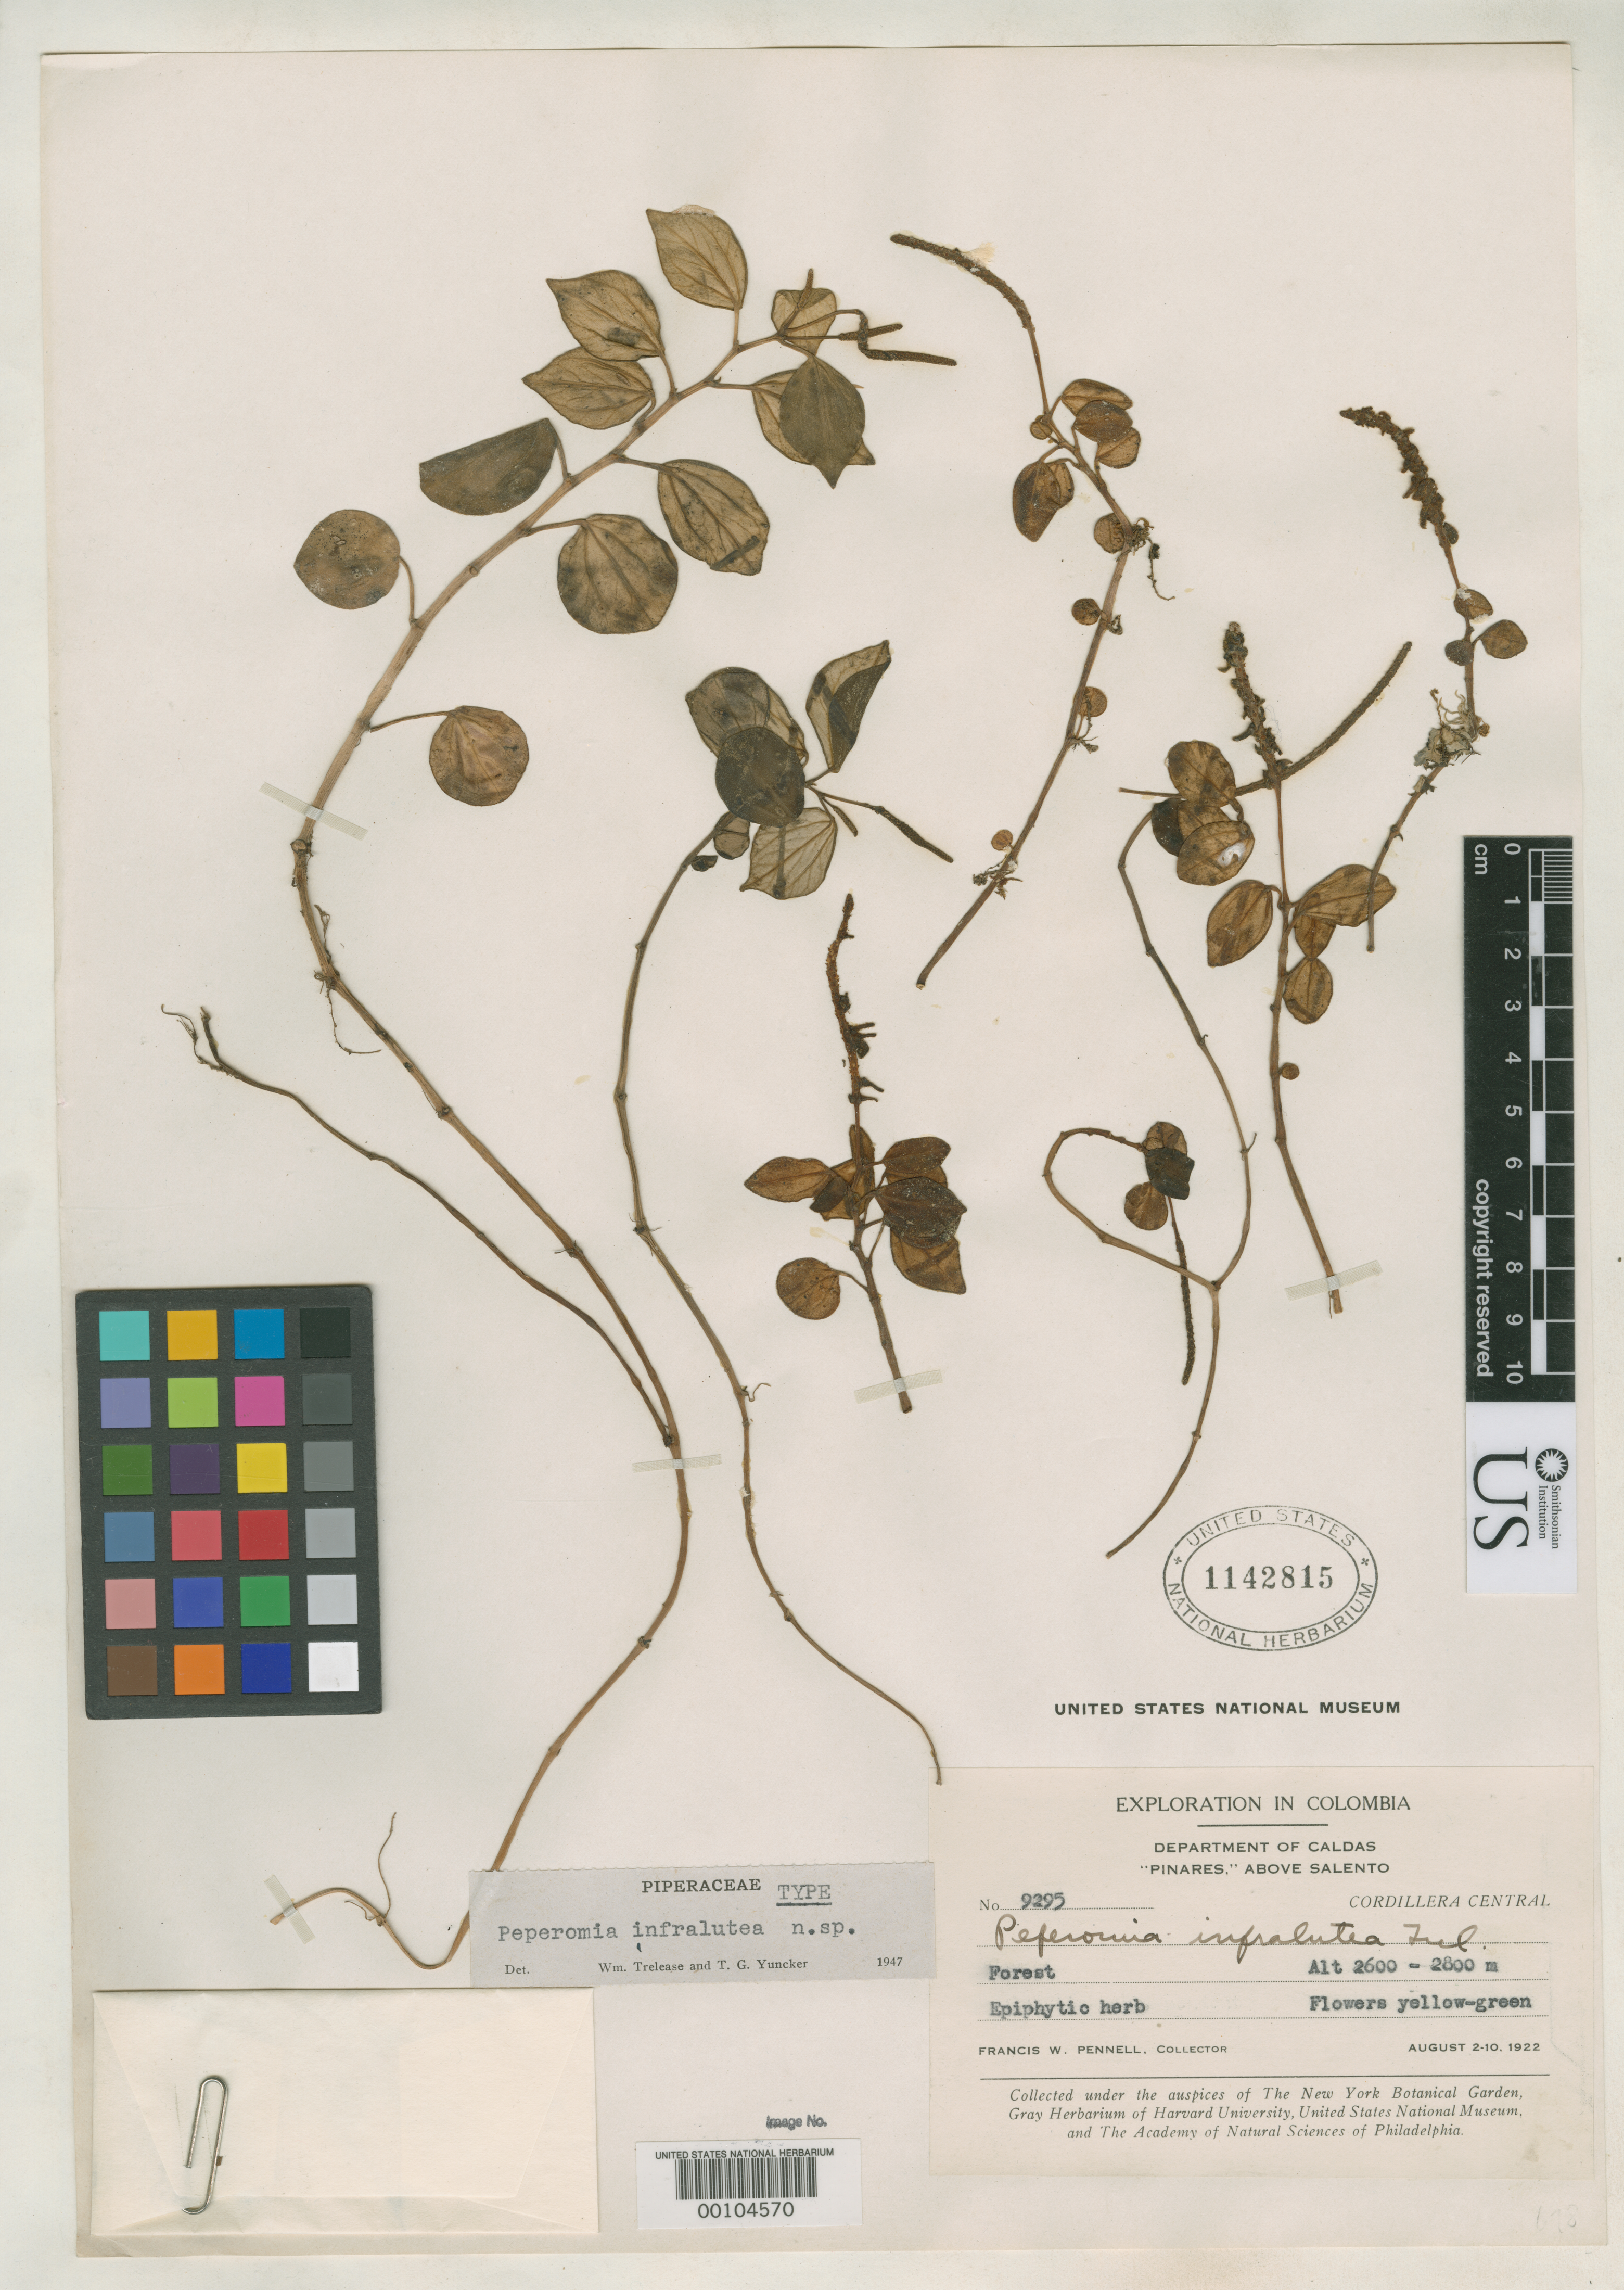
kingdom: Plantae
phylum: Tracheophyta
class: Magnoliopsida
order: Piperales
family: Piperaceae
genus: Peperomia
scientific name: Peperomia infralutea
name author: Trel. & Yunck.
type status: Holotype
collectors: F. W. Pennell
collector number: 9295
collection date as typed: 02 Aug 1922 to 10 Aug 1922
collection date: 1922-08-02/1922-08-10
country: Colombia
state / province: Caldas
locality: "Pinares", above Salento.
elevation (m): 2600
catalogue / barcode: US 1142815